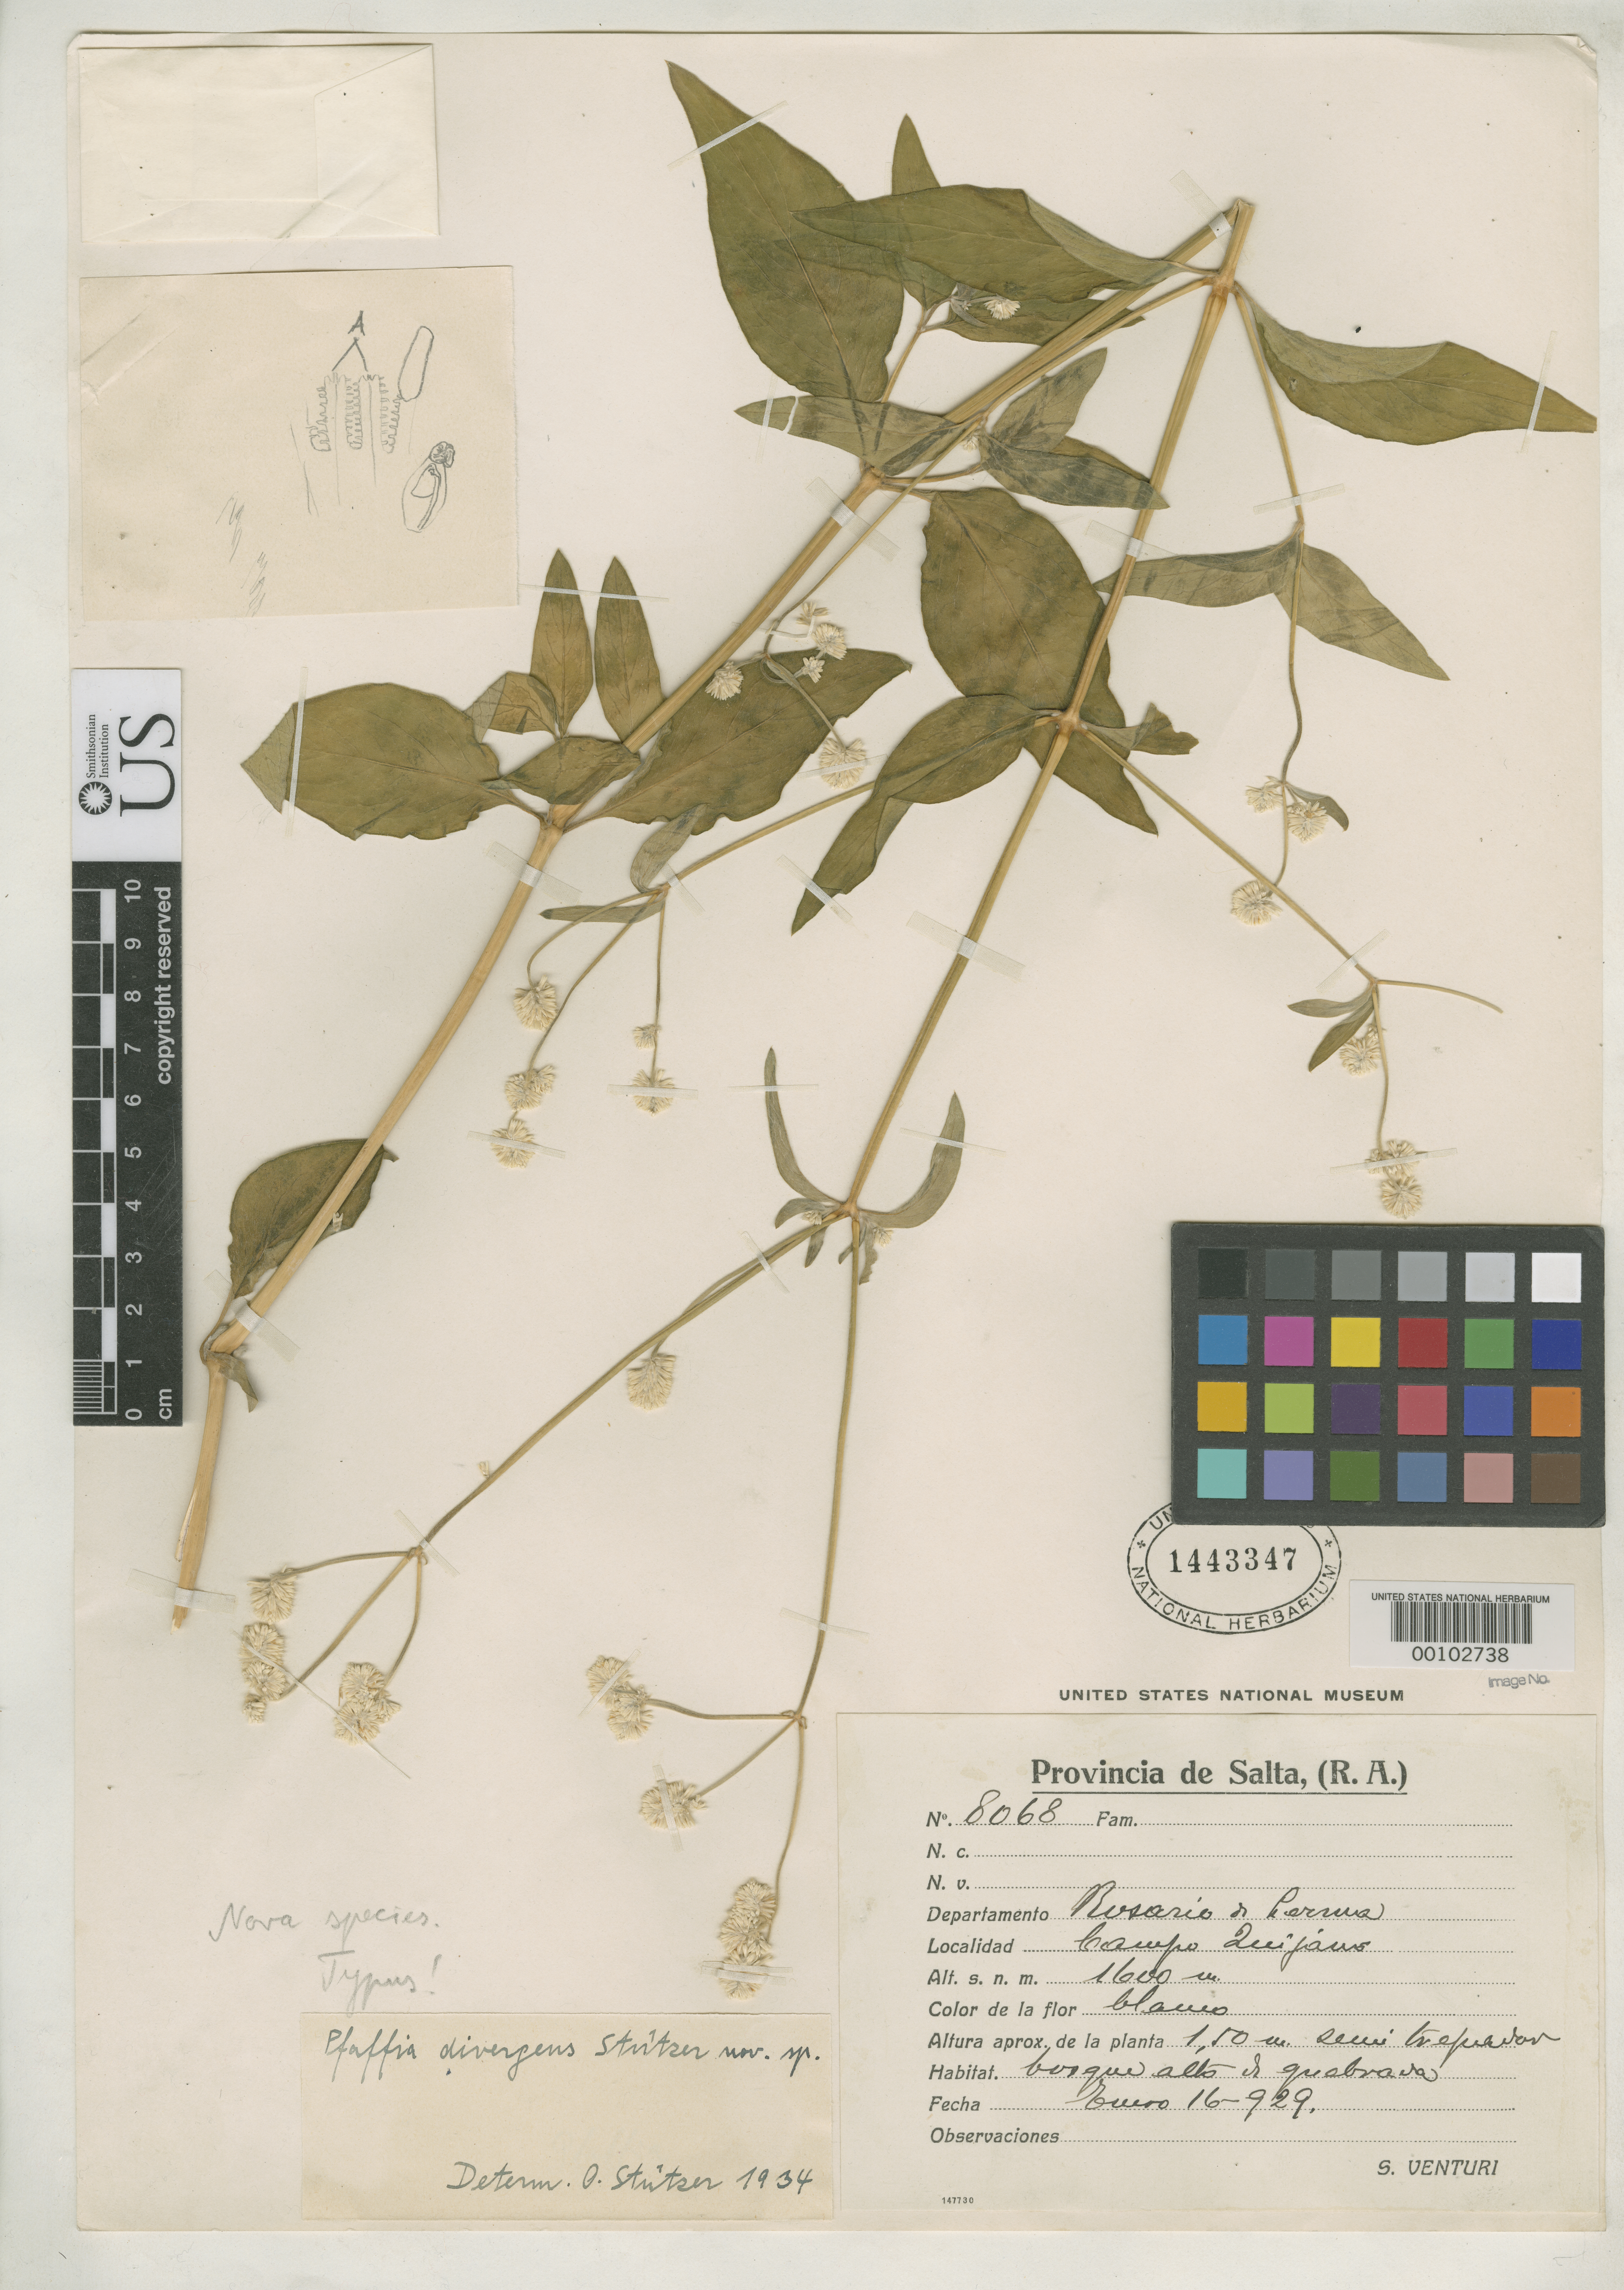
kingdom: Plantae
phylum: Tracheophyta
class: Magnoliopsida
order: Caryophyllales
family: Amaranthaceae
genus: Pfaffia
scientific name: Pfaffia divergens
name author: O. Stützer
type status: Type Collection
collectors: S. Venturi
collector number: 8068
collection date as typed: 16 Jan 1929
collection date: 1929-01-16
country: Argentina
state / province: Salta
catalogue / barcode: US 1443347